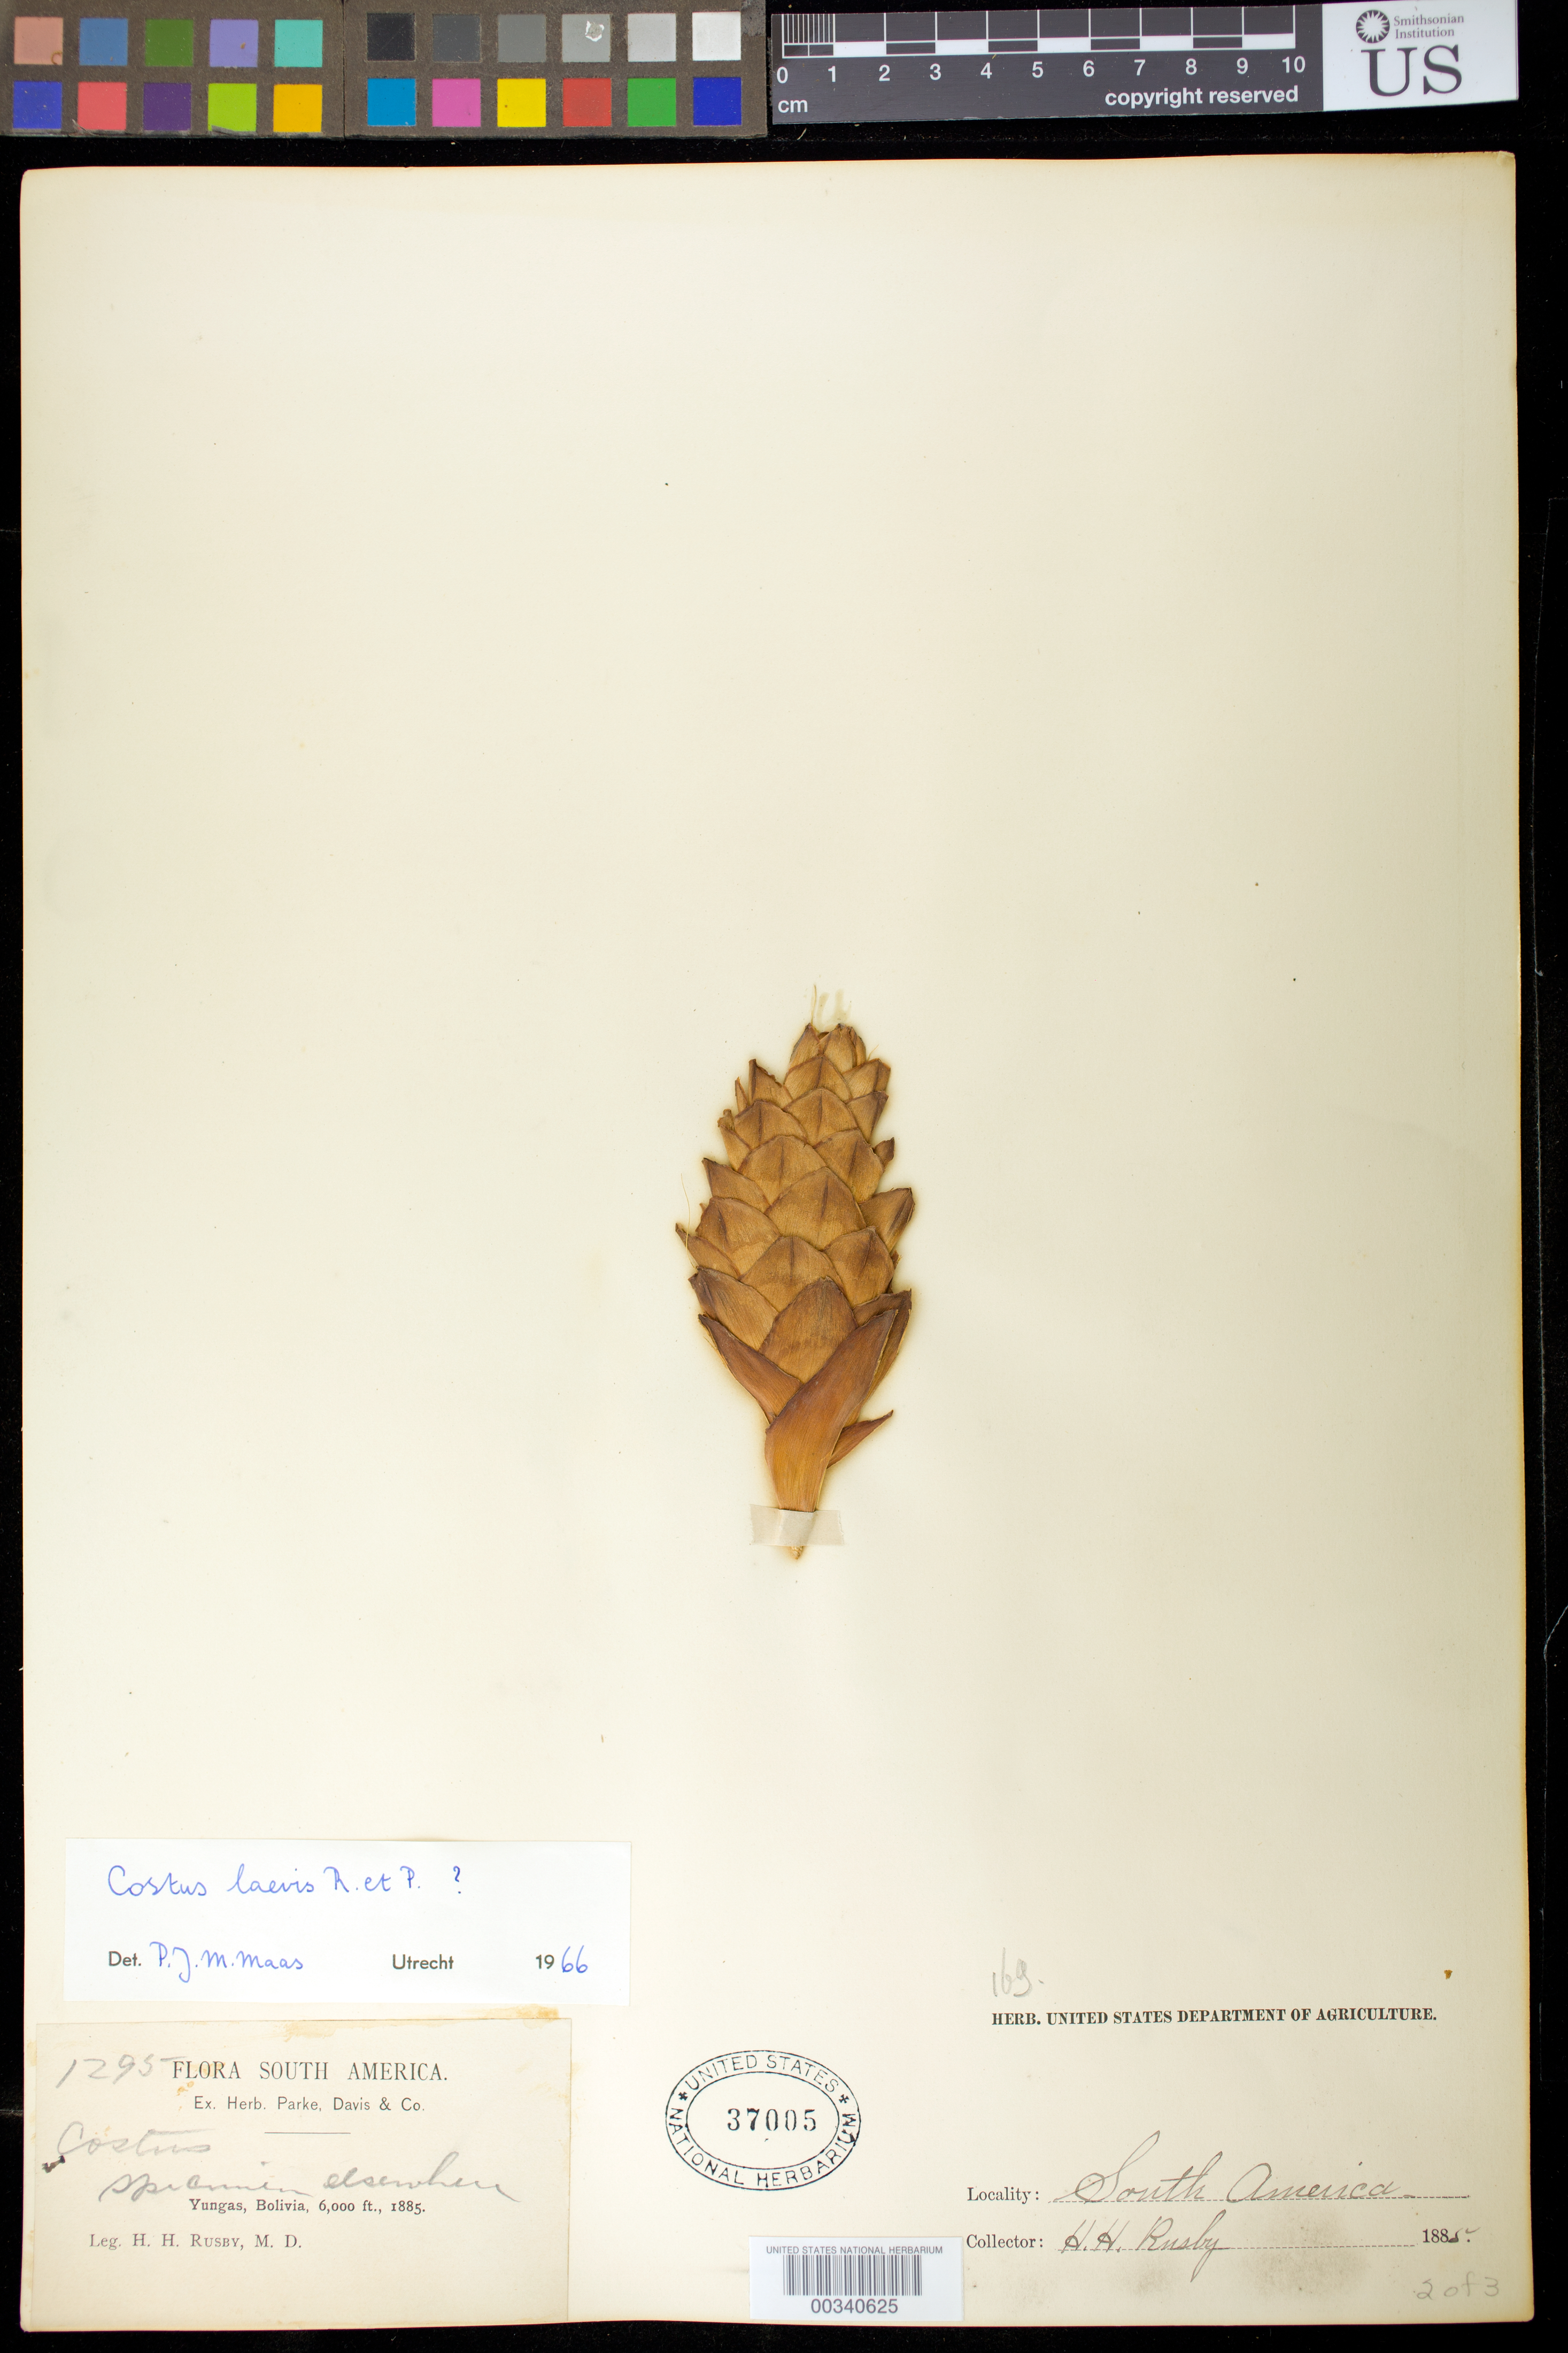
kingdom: Plantae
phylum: Tracheophyta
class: Liliopsida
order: Zingiberales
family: Costaceae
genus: Costus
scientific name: Costus laevis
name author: Ruiz & Pav.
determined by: Maas, Paul J. M.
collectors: H. H. Rusby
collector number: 1295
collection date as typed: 1885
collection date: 1885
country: Bolivia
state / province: La Paz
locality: Yungas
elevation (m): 1829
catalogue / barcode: US 37005